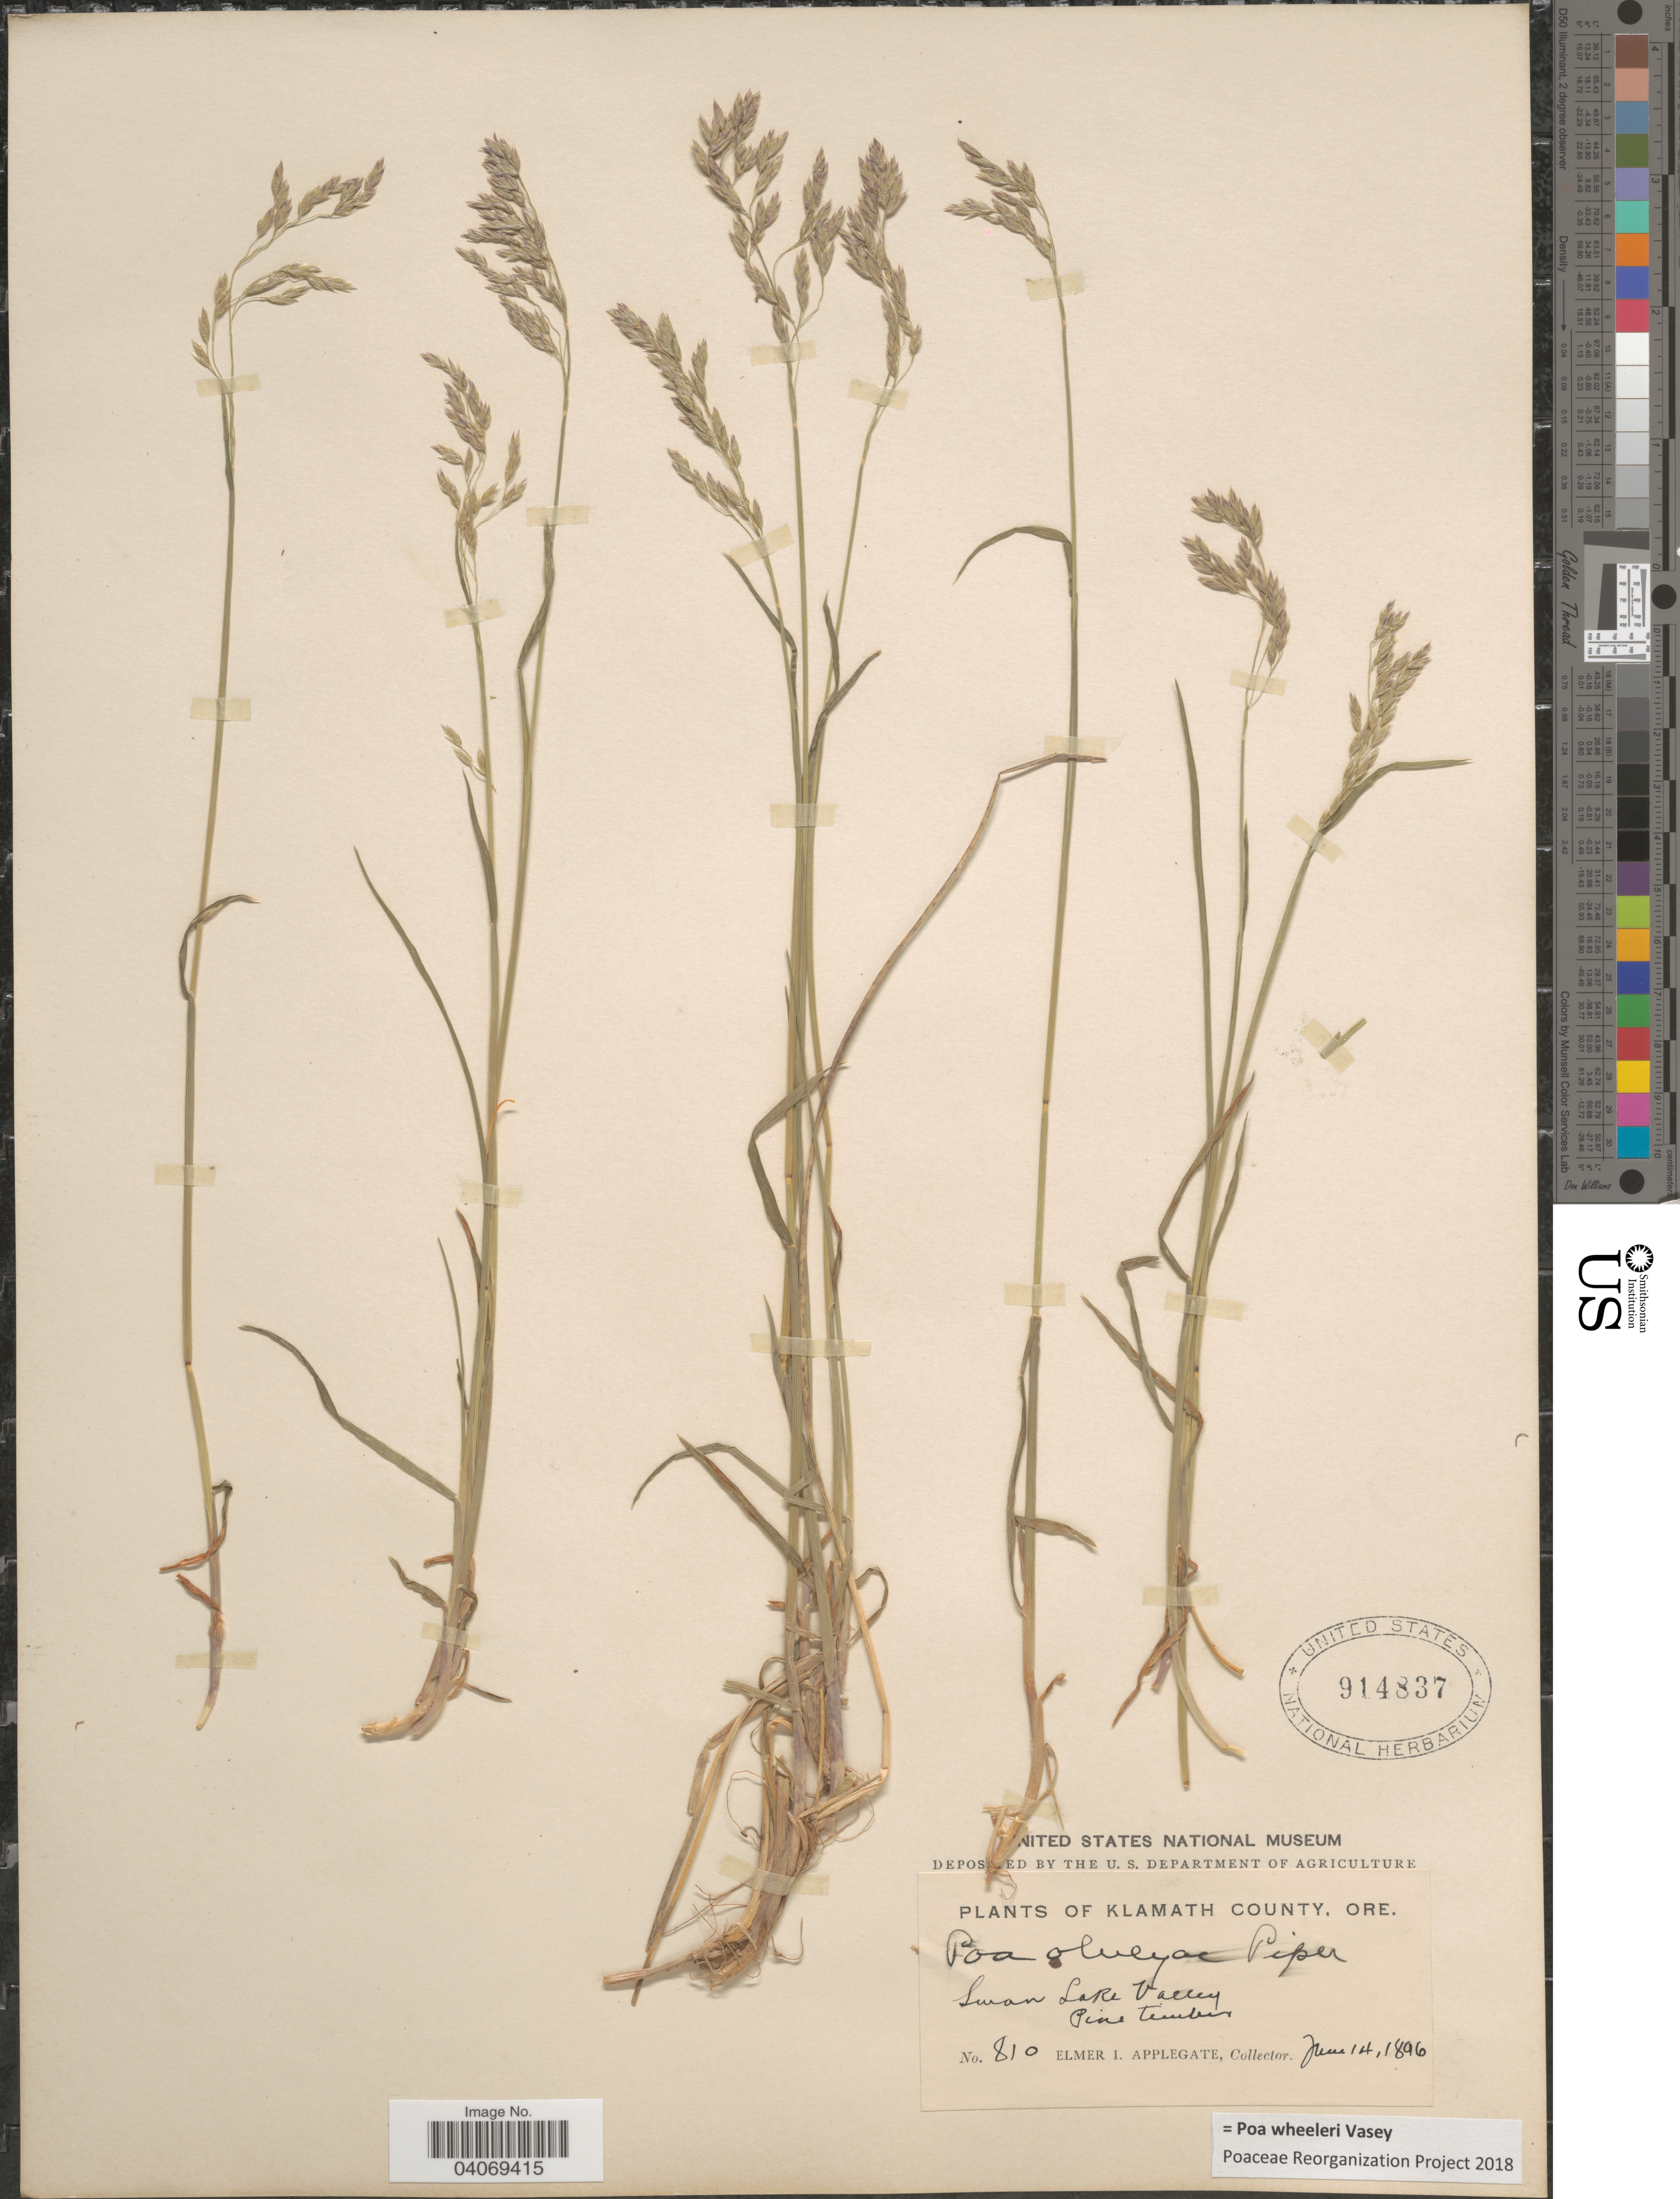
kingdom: Plantae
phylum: Tracheophyta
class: Liliopsida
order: Poales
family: Poaceae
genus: Poa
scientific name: Poa wheeleri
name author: Vasey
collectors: E. I. Applegate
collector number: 810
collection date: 1896-06-14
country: United States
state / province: Oregon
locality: Klamath County. Swan Lake Valley. Pine Timber.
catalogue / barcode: US 914837